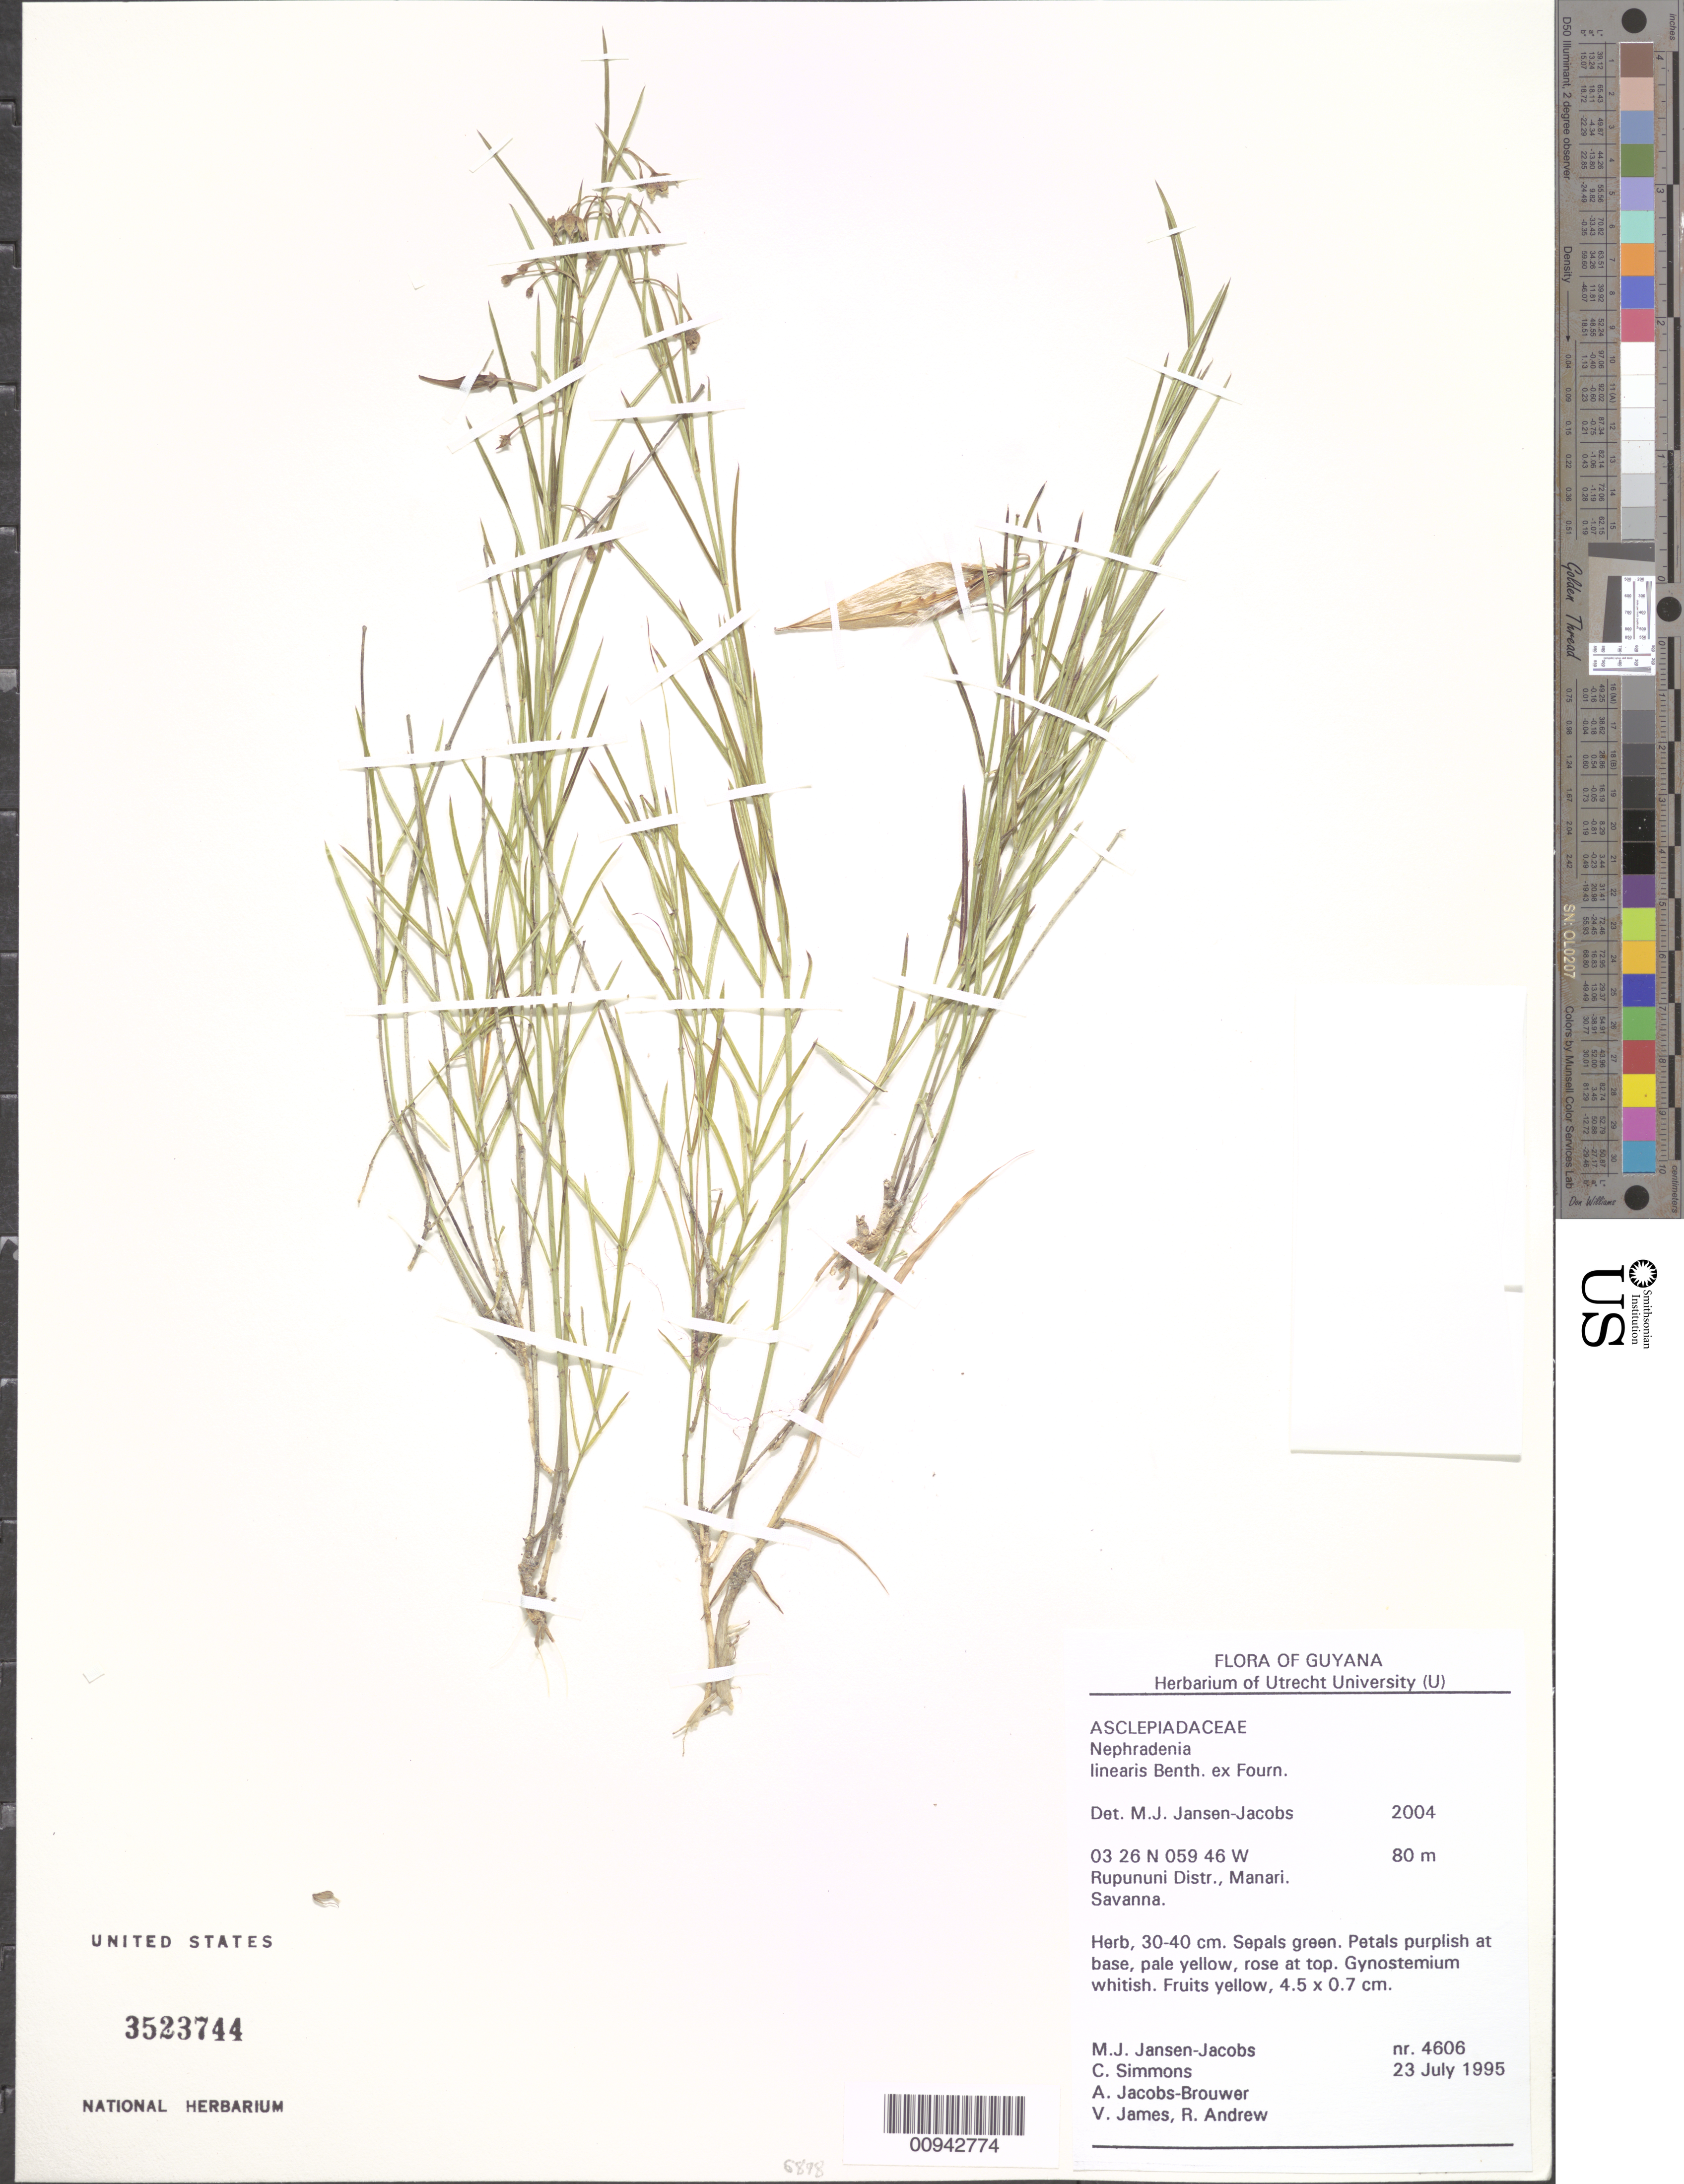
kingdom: Plantae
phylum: Tracheophyta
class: Magnoliopsida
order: Gentianales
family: Apocynaceae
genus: Nephradenia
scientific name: Nephradenia linearis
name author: Benth. ex E. Fourn.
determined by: Jansen-Jacobs, M. J., (U), Nationaal Herbarium Nederland, Utrecht University branch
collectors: M. J. Jansen-Jacobs, C. Simmons, A. Jacobs-Brouwer, V. James & R. Andrew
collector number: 4606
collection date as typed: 23-Jul-95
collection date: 1995-07-23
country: Guyana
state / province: U. Takutu-U. Essequibo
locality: Rupununi Distr., Manari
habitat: Savanna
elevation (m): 80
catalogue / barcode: US 3523744